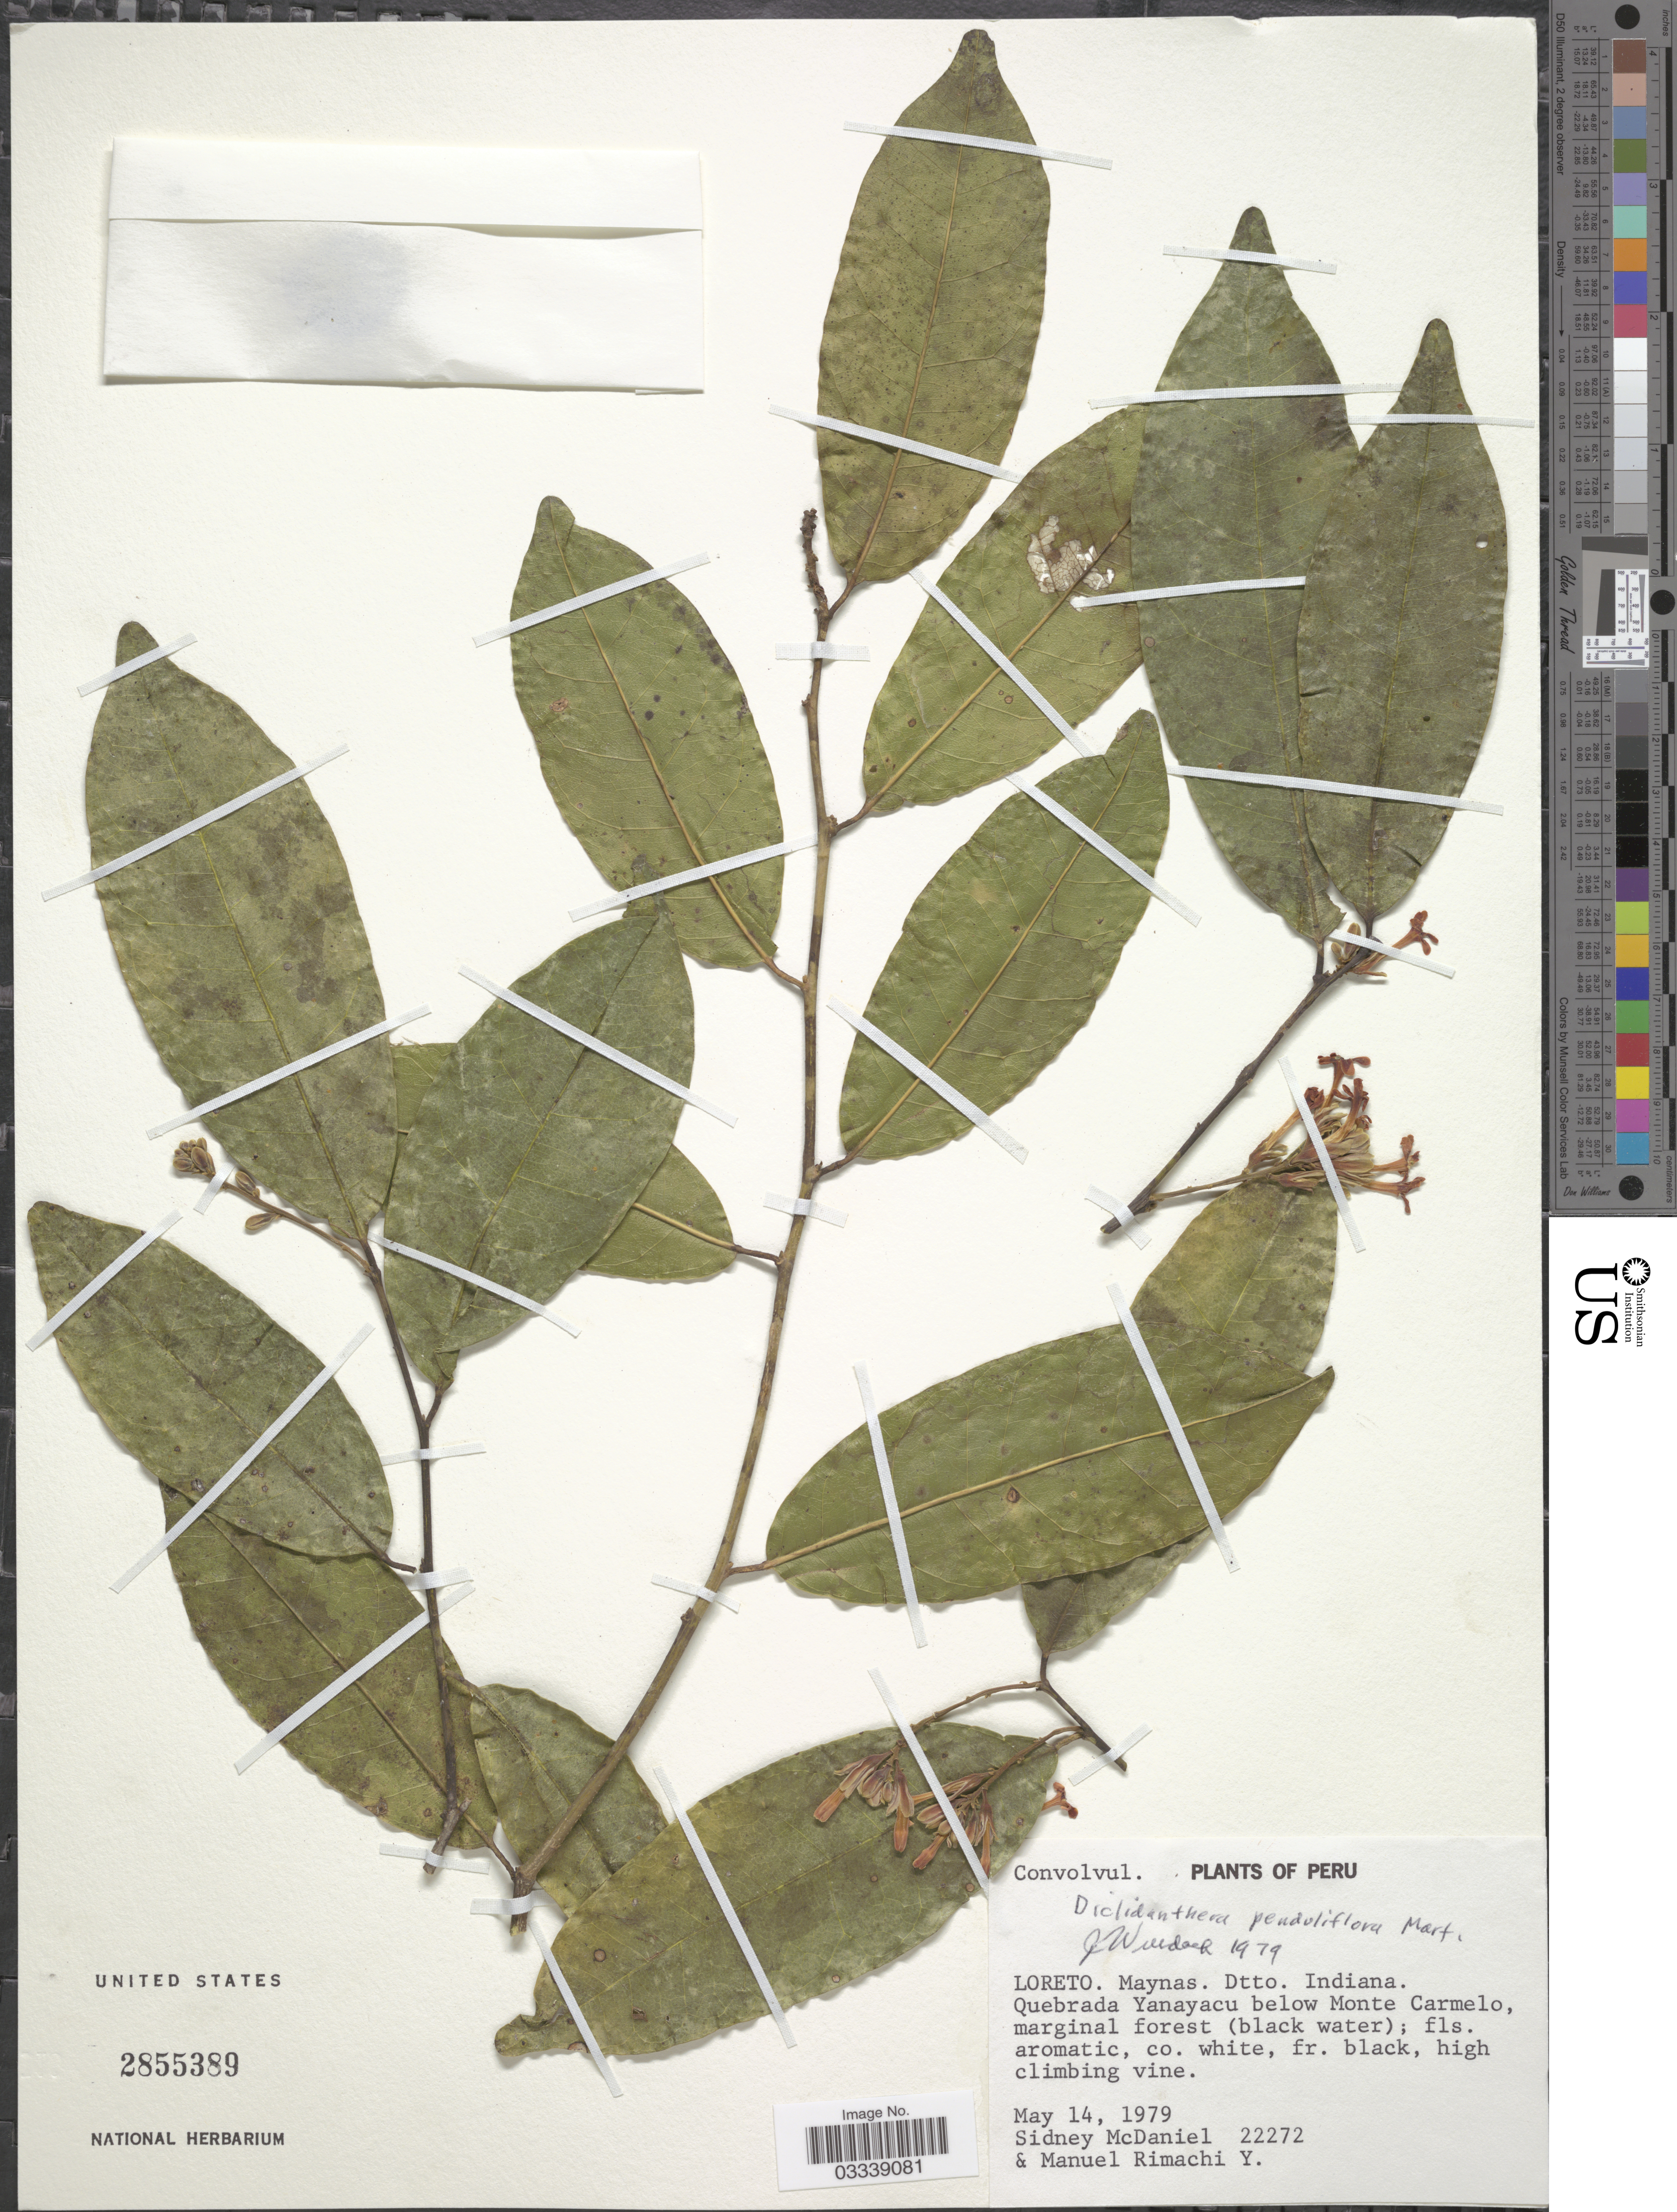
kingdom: Plantae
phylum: Tracheophyta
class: Magnoliopsida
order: Fabales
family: Polygalaceae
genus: Diclidanthera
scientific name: Diclidanthera penduliflora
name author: Mart.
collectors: S. McDaniel & M. Rimachi Y.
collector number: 22272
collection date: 1979-05-14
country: Peru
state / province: Loreto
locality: Maynas. Dtto. Indiana. Quebrada Yanayacu below Monte Carmelo, marginal forest (black water).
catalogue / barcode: US 2855389